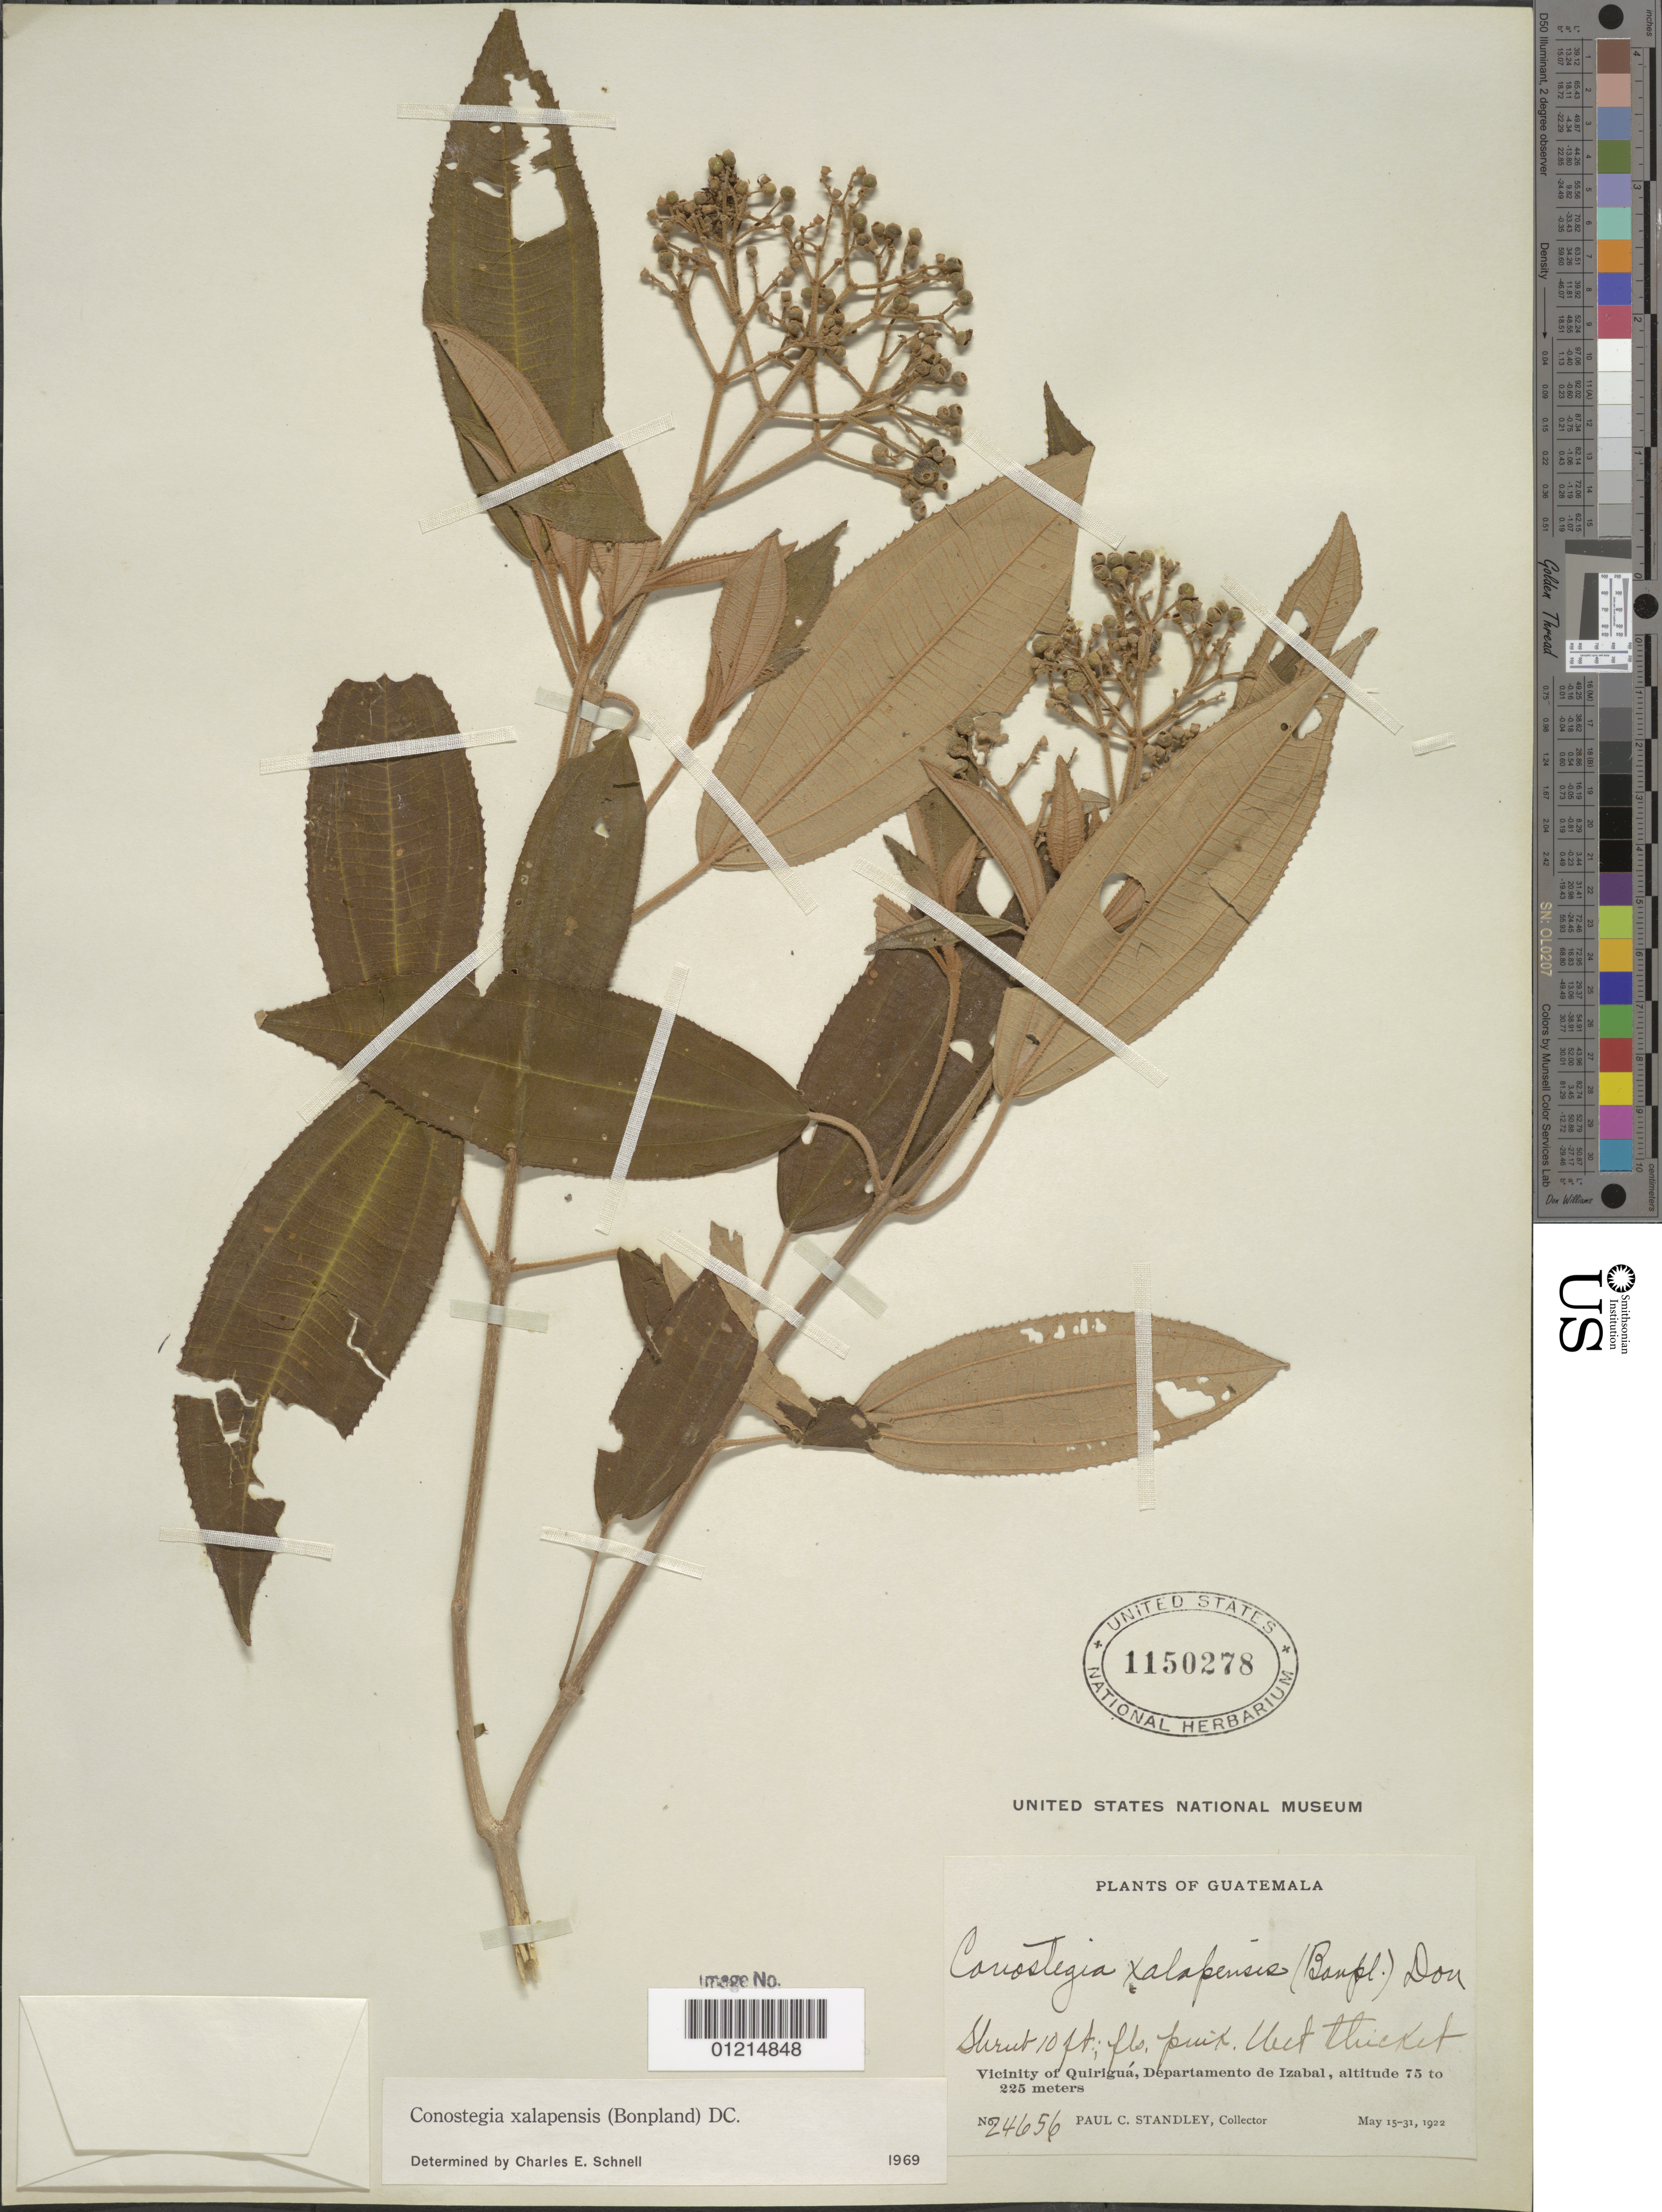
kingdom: Plantae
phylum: Tracheophyta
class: Magnoliopsida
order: Myrtales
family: Melastomataceae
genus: Conostegia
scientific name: Conostegia quadrangularis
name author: Schltdl. ex Steud.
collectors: P. C. Standley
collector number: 24656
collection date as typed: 15 May 1922 to 31 Mar 1922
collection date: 1922-03-31/1922-05-15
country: Guatemala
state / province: Izabal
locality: Vicinity of Quiriguá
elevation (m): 75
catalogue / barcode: US 1150278